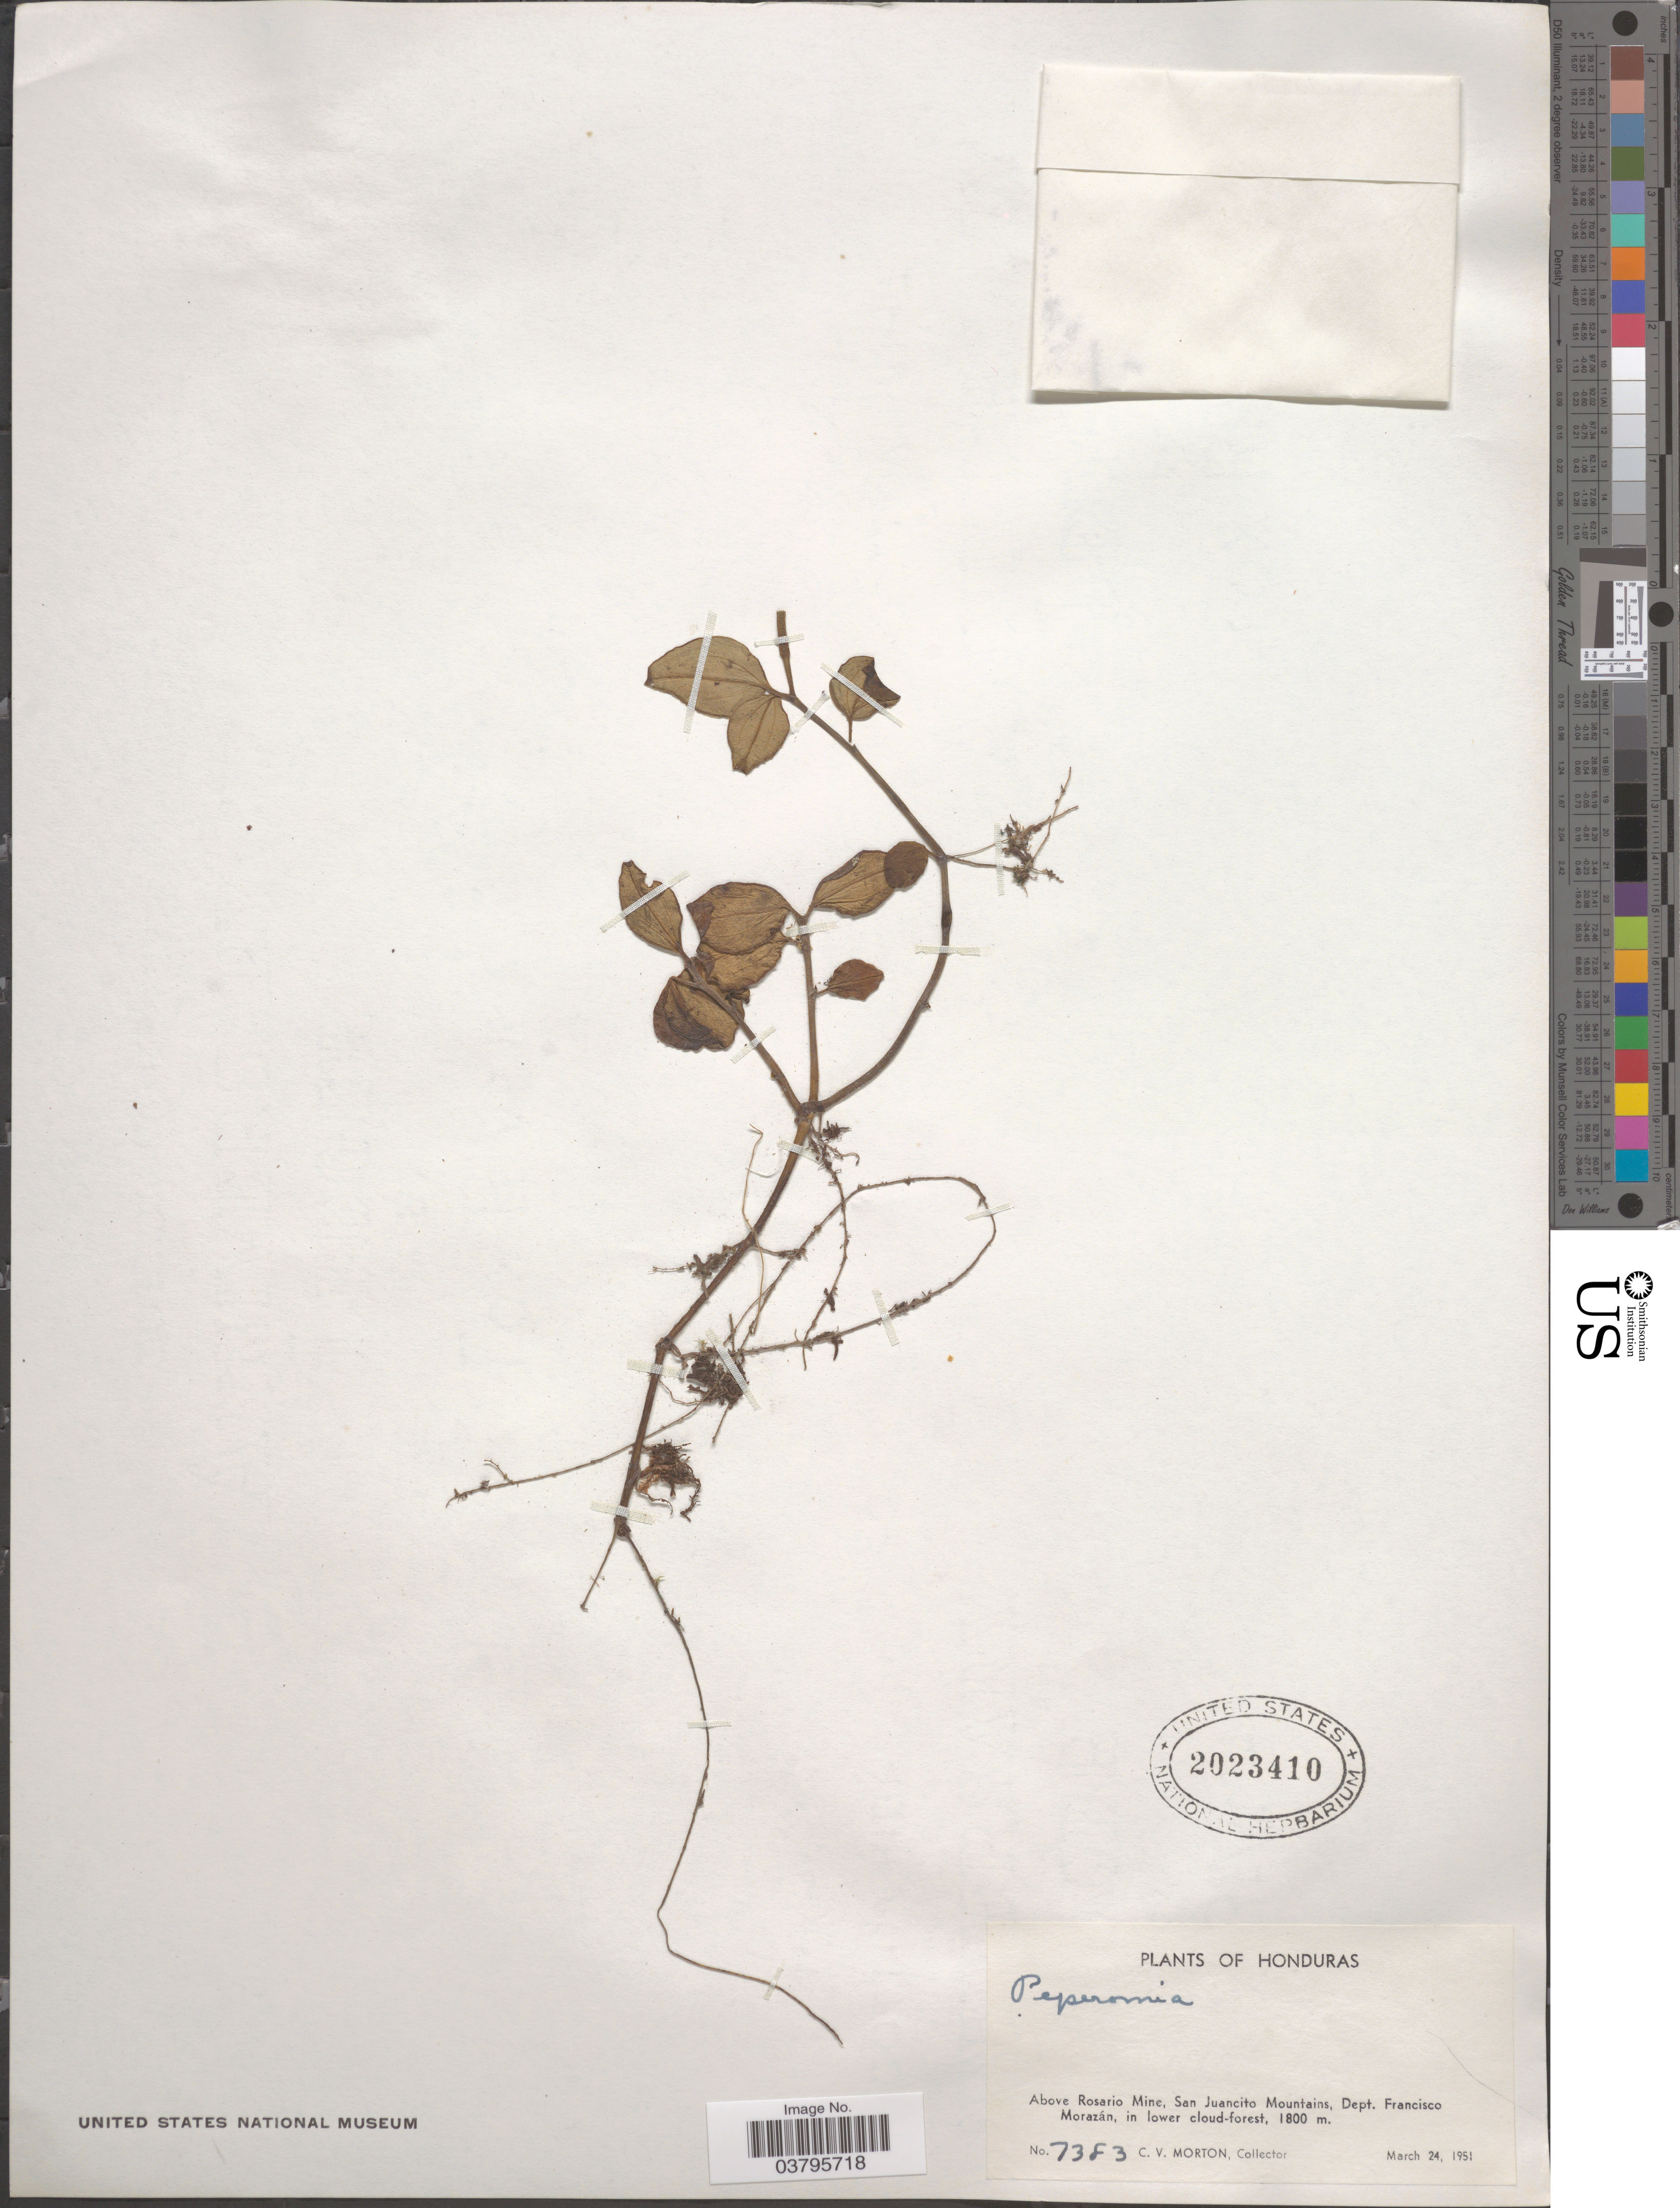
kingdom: Plantae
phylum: Tracheophyta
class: Magnoliopsida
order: Piperales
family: Piperaceae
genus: Peperomia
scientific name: Peperomia san-joseana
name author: C. DC.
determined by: Jiménez, José Estaban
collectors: C. V. Morton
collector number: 7383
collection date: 1951-03-24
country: Honduras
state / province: Fco. Morazán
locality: Above Rosario Mine, San Juancito Mountains, Dept. Francisco Morazán.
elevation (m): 1800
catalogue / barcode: US 2023410